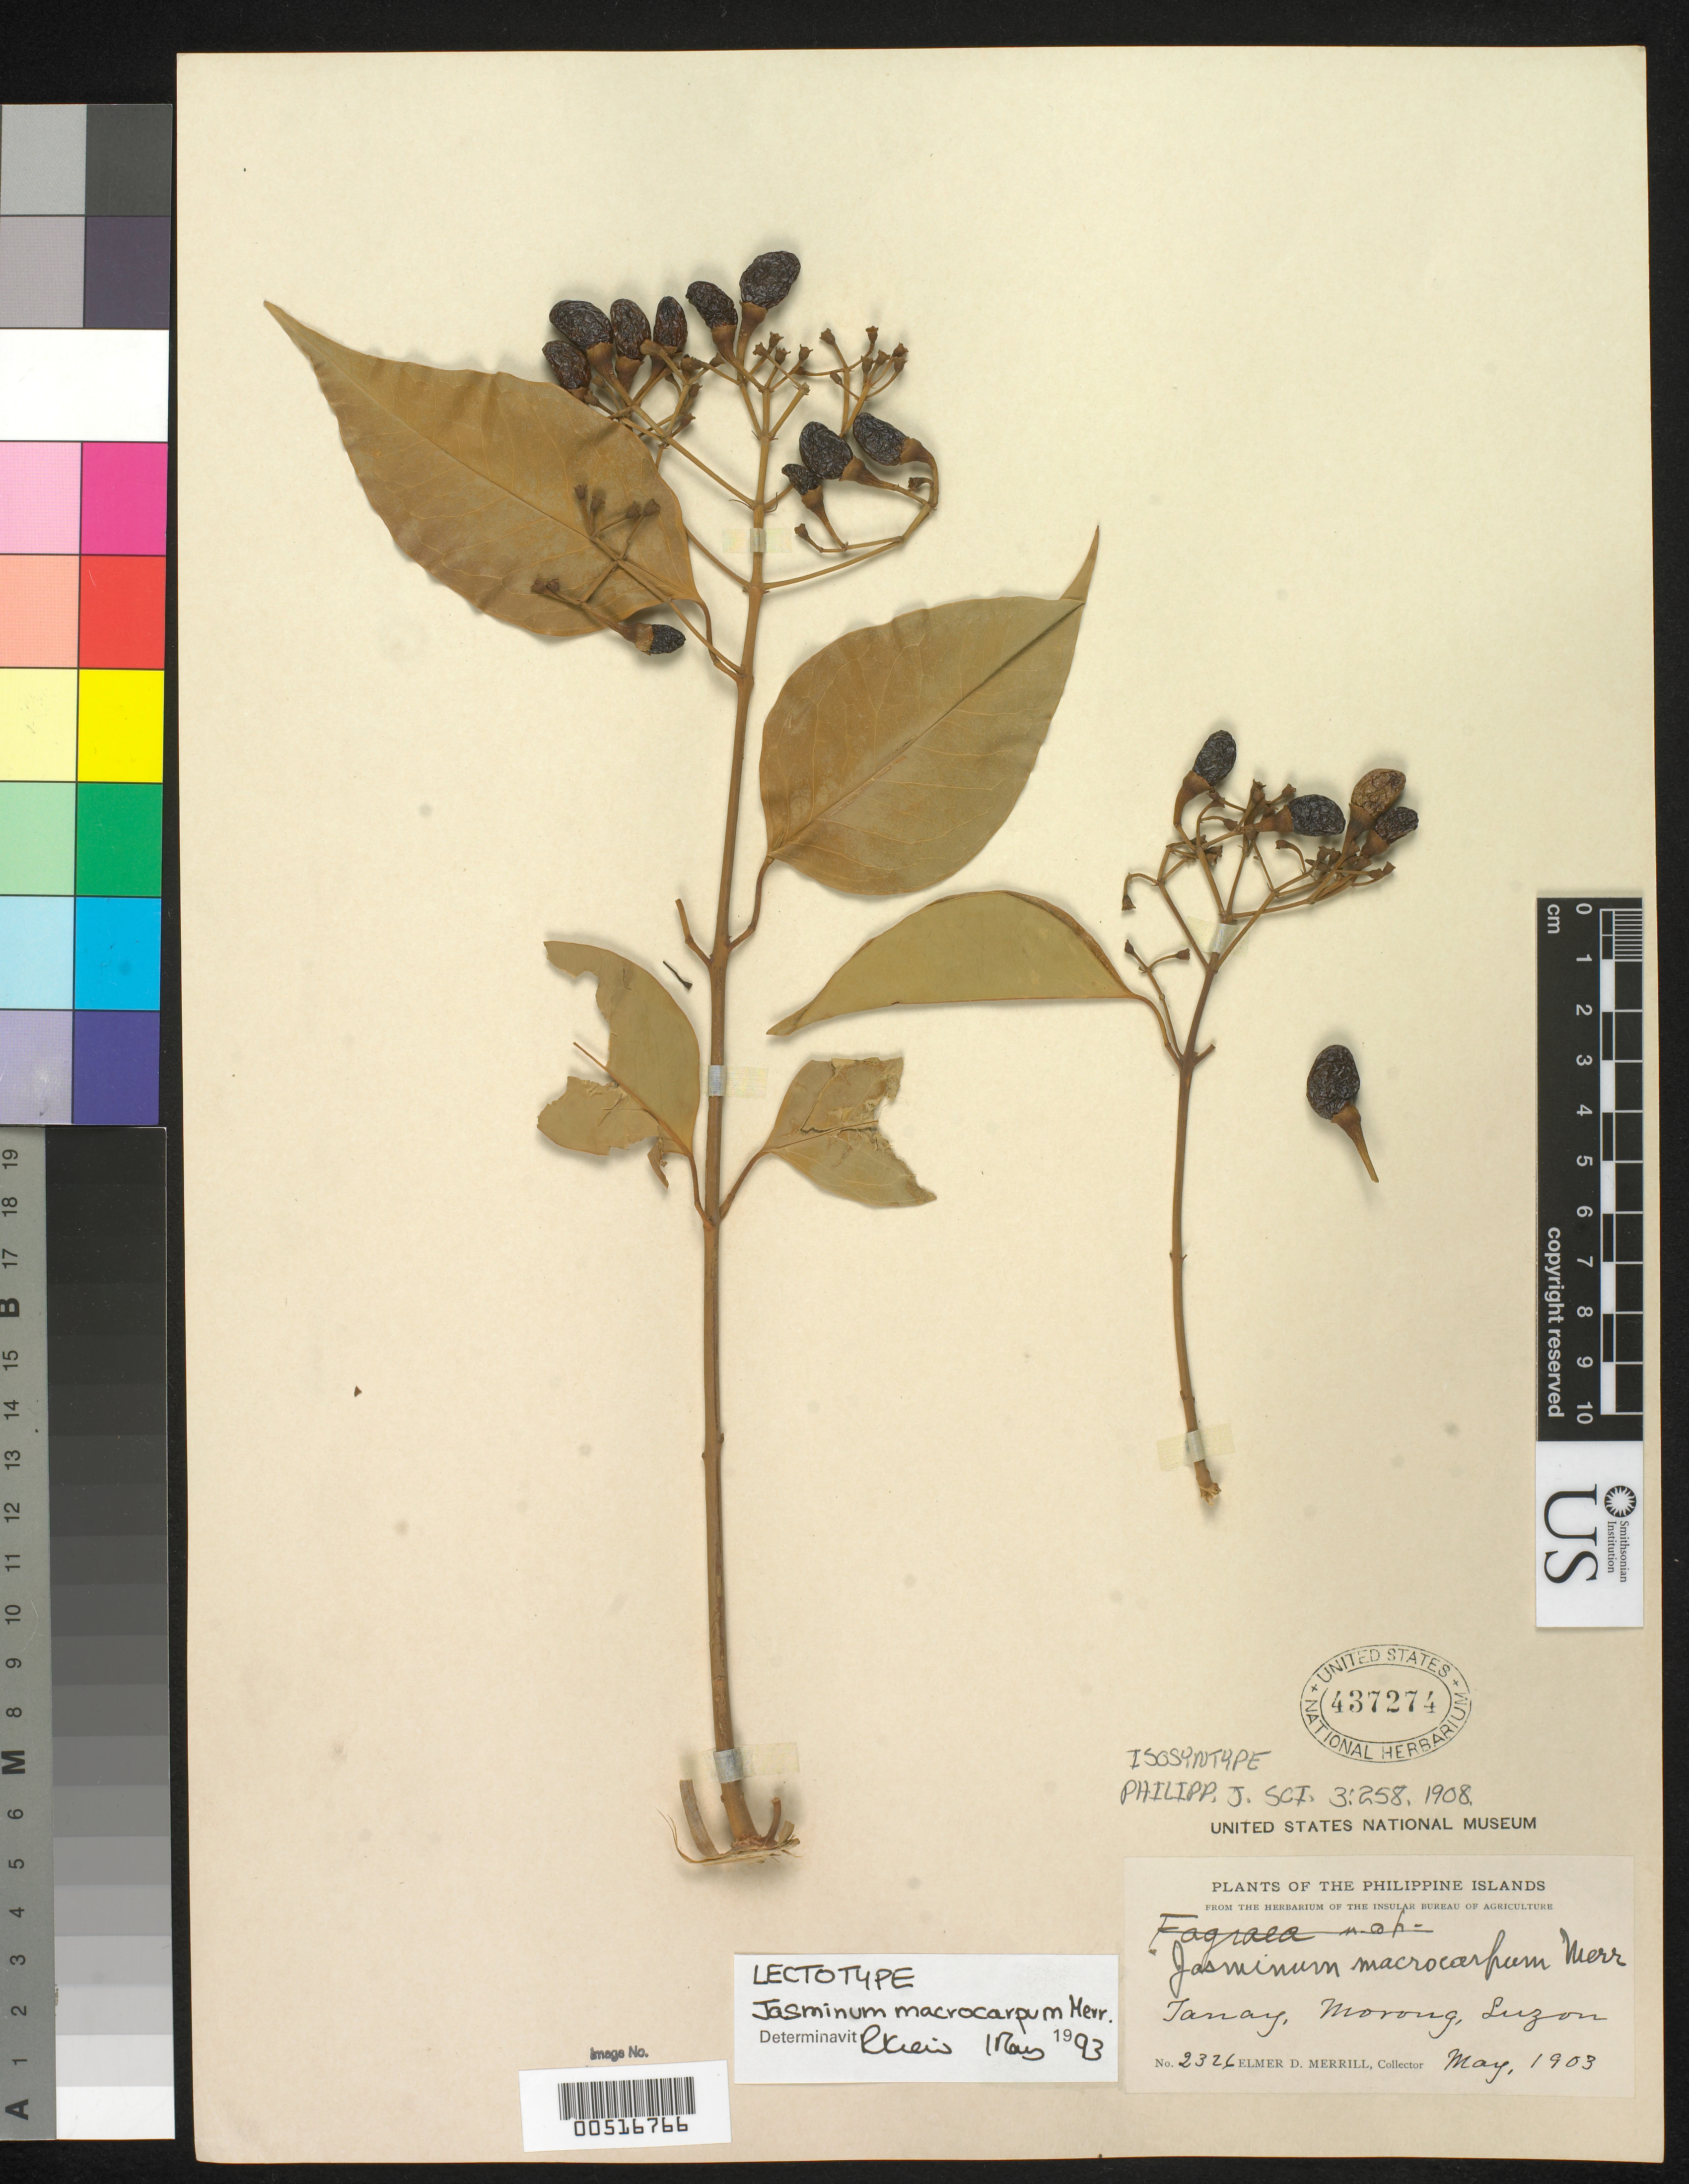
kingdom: Plantae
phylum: Tracheophyta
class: Magnoliopsida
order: Lamiales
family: Oleaceae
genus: Jasminum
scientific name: Jasminum macrocarpum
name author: Merr.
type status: Isosyntype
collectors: E. D. Merrill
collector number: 2326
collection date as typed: May 1903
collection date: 1903-05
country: Philippines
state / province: Calabarzon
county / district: Rizal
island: Luzon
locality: Tanay, Morong.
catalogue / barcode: US 437274